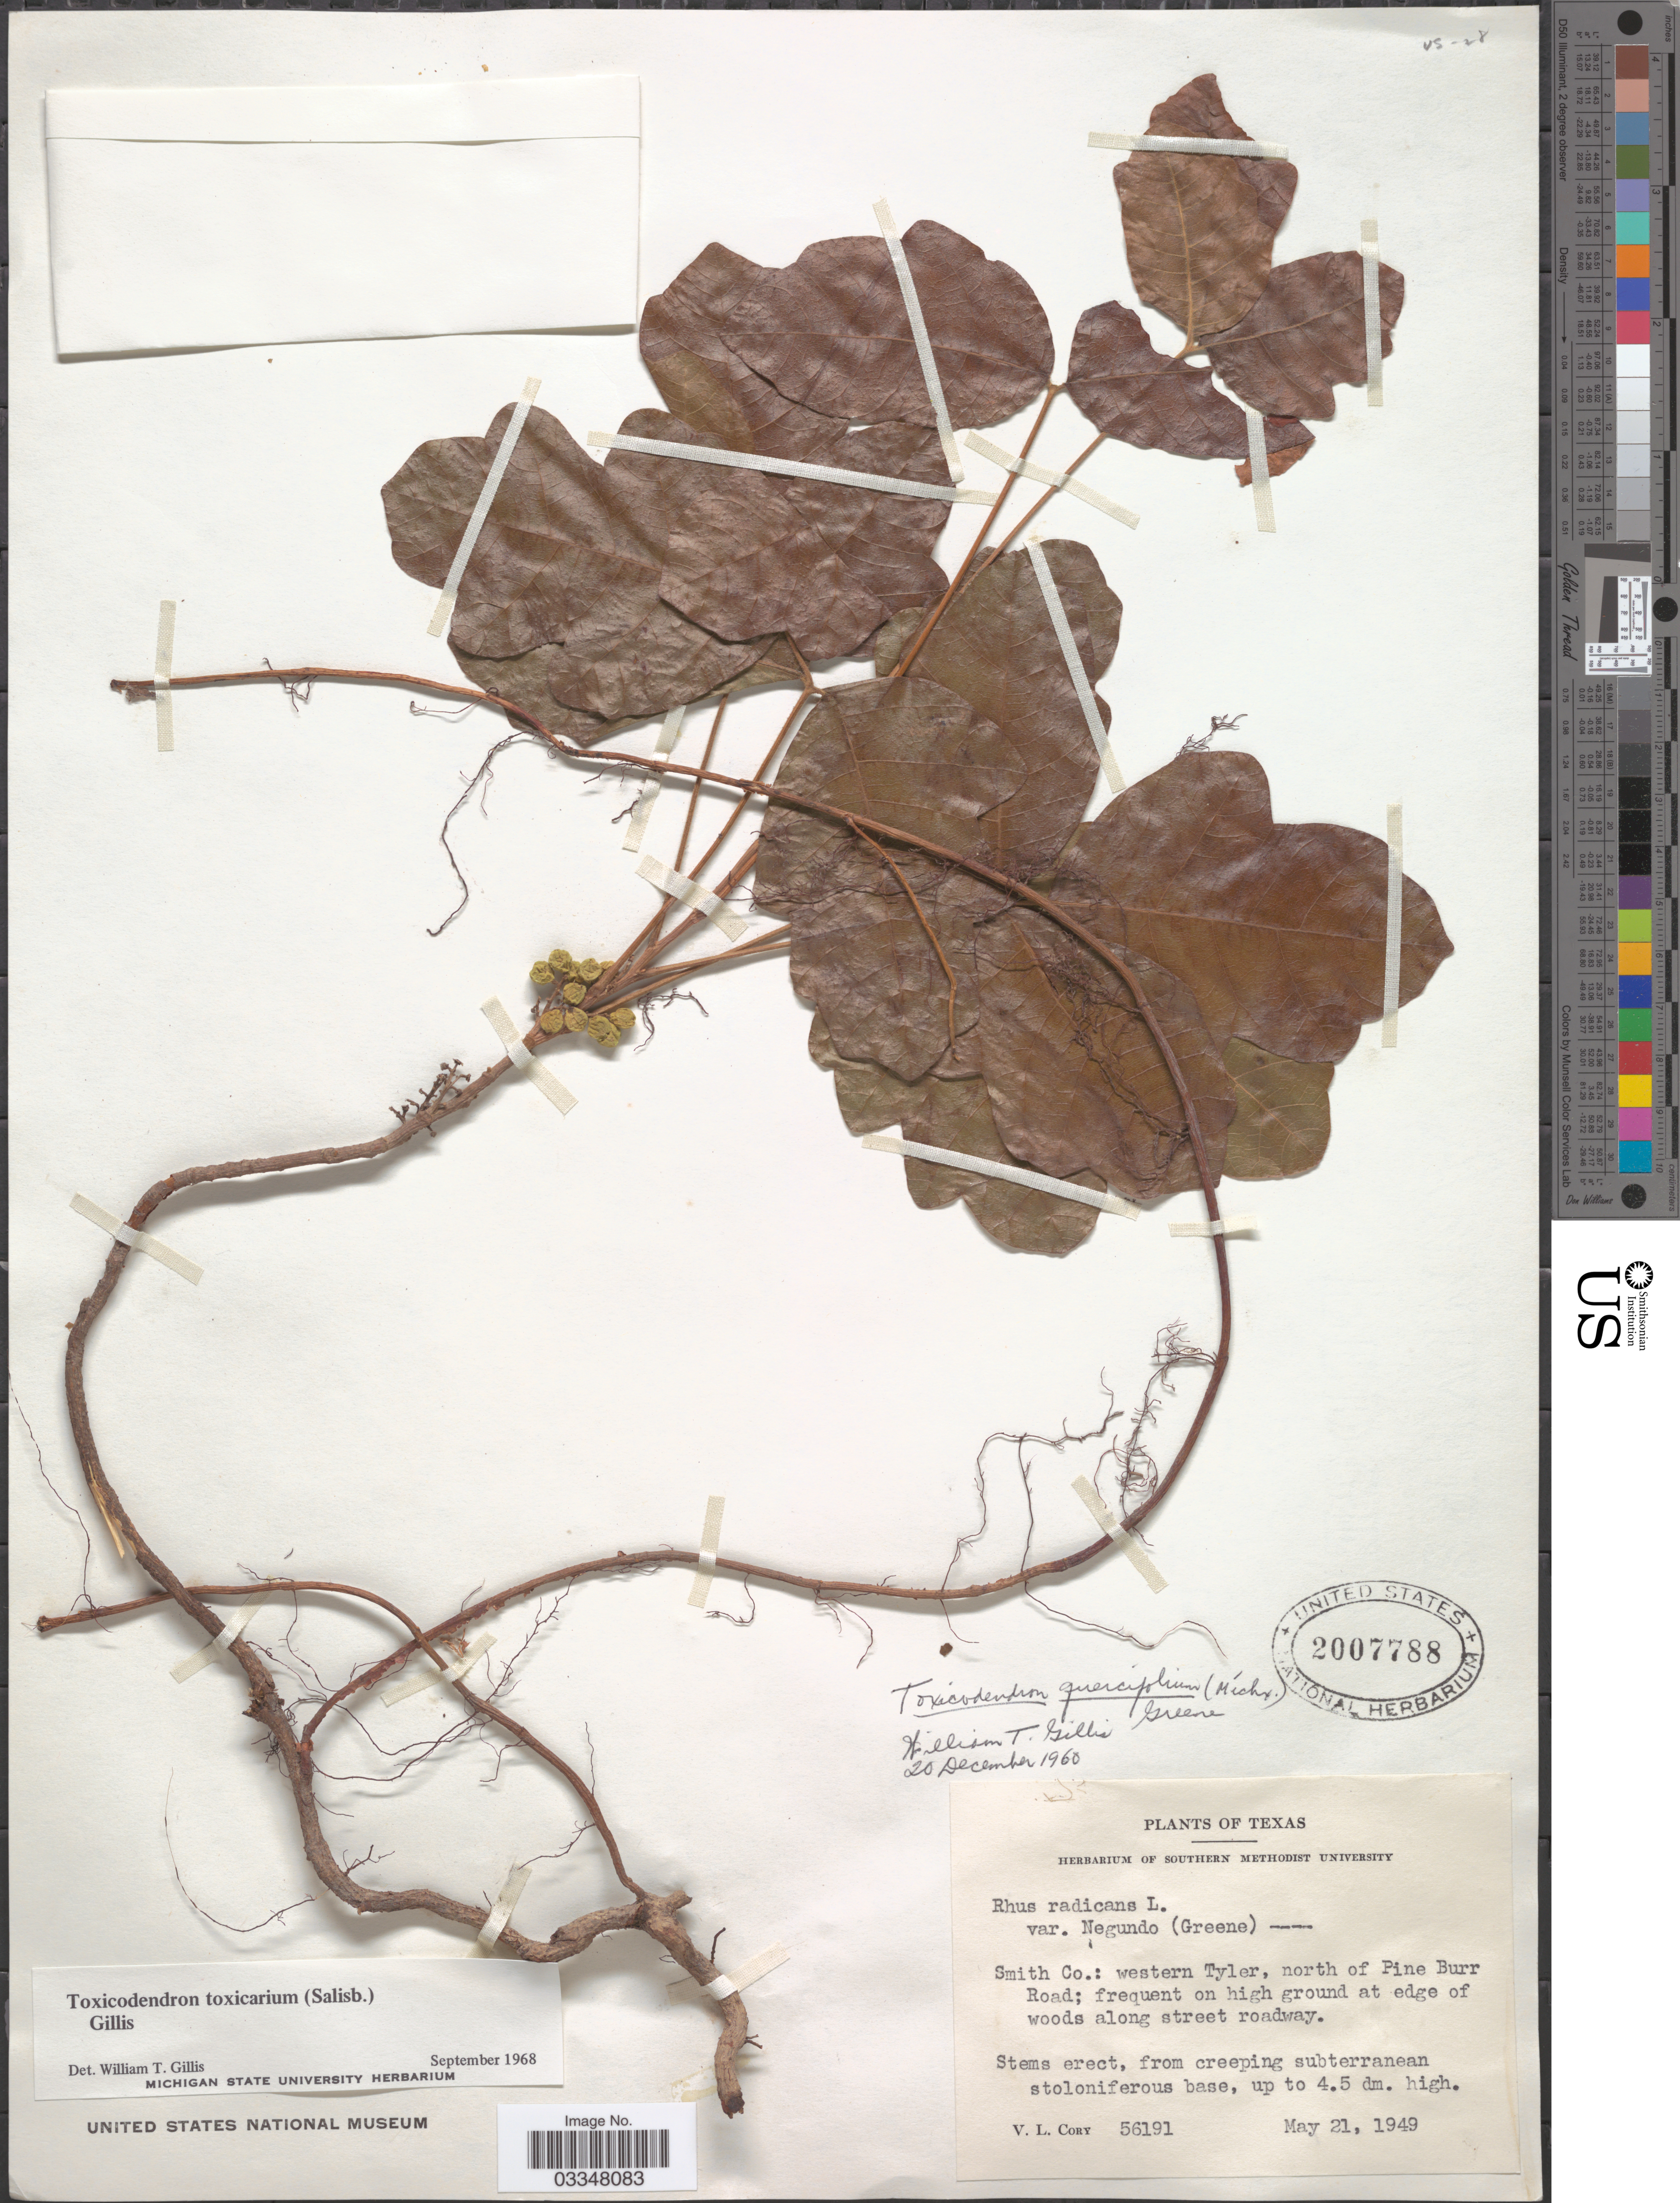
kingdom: Plantae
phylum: Tracheophyta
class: Magnoliopsida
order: Sapindales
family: Anacardiaceae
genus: Toxicodendron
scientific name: Toxicodendron toxicarium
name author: Gillis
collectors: V. Cory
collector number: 56191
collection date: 1949-05-21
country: United States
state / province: Texas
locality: Smith Co.: western Tyler, north of Pine Burr Road.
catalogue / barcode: US 2007788